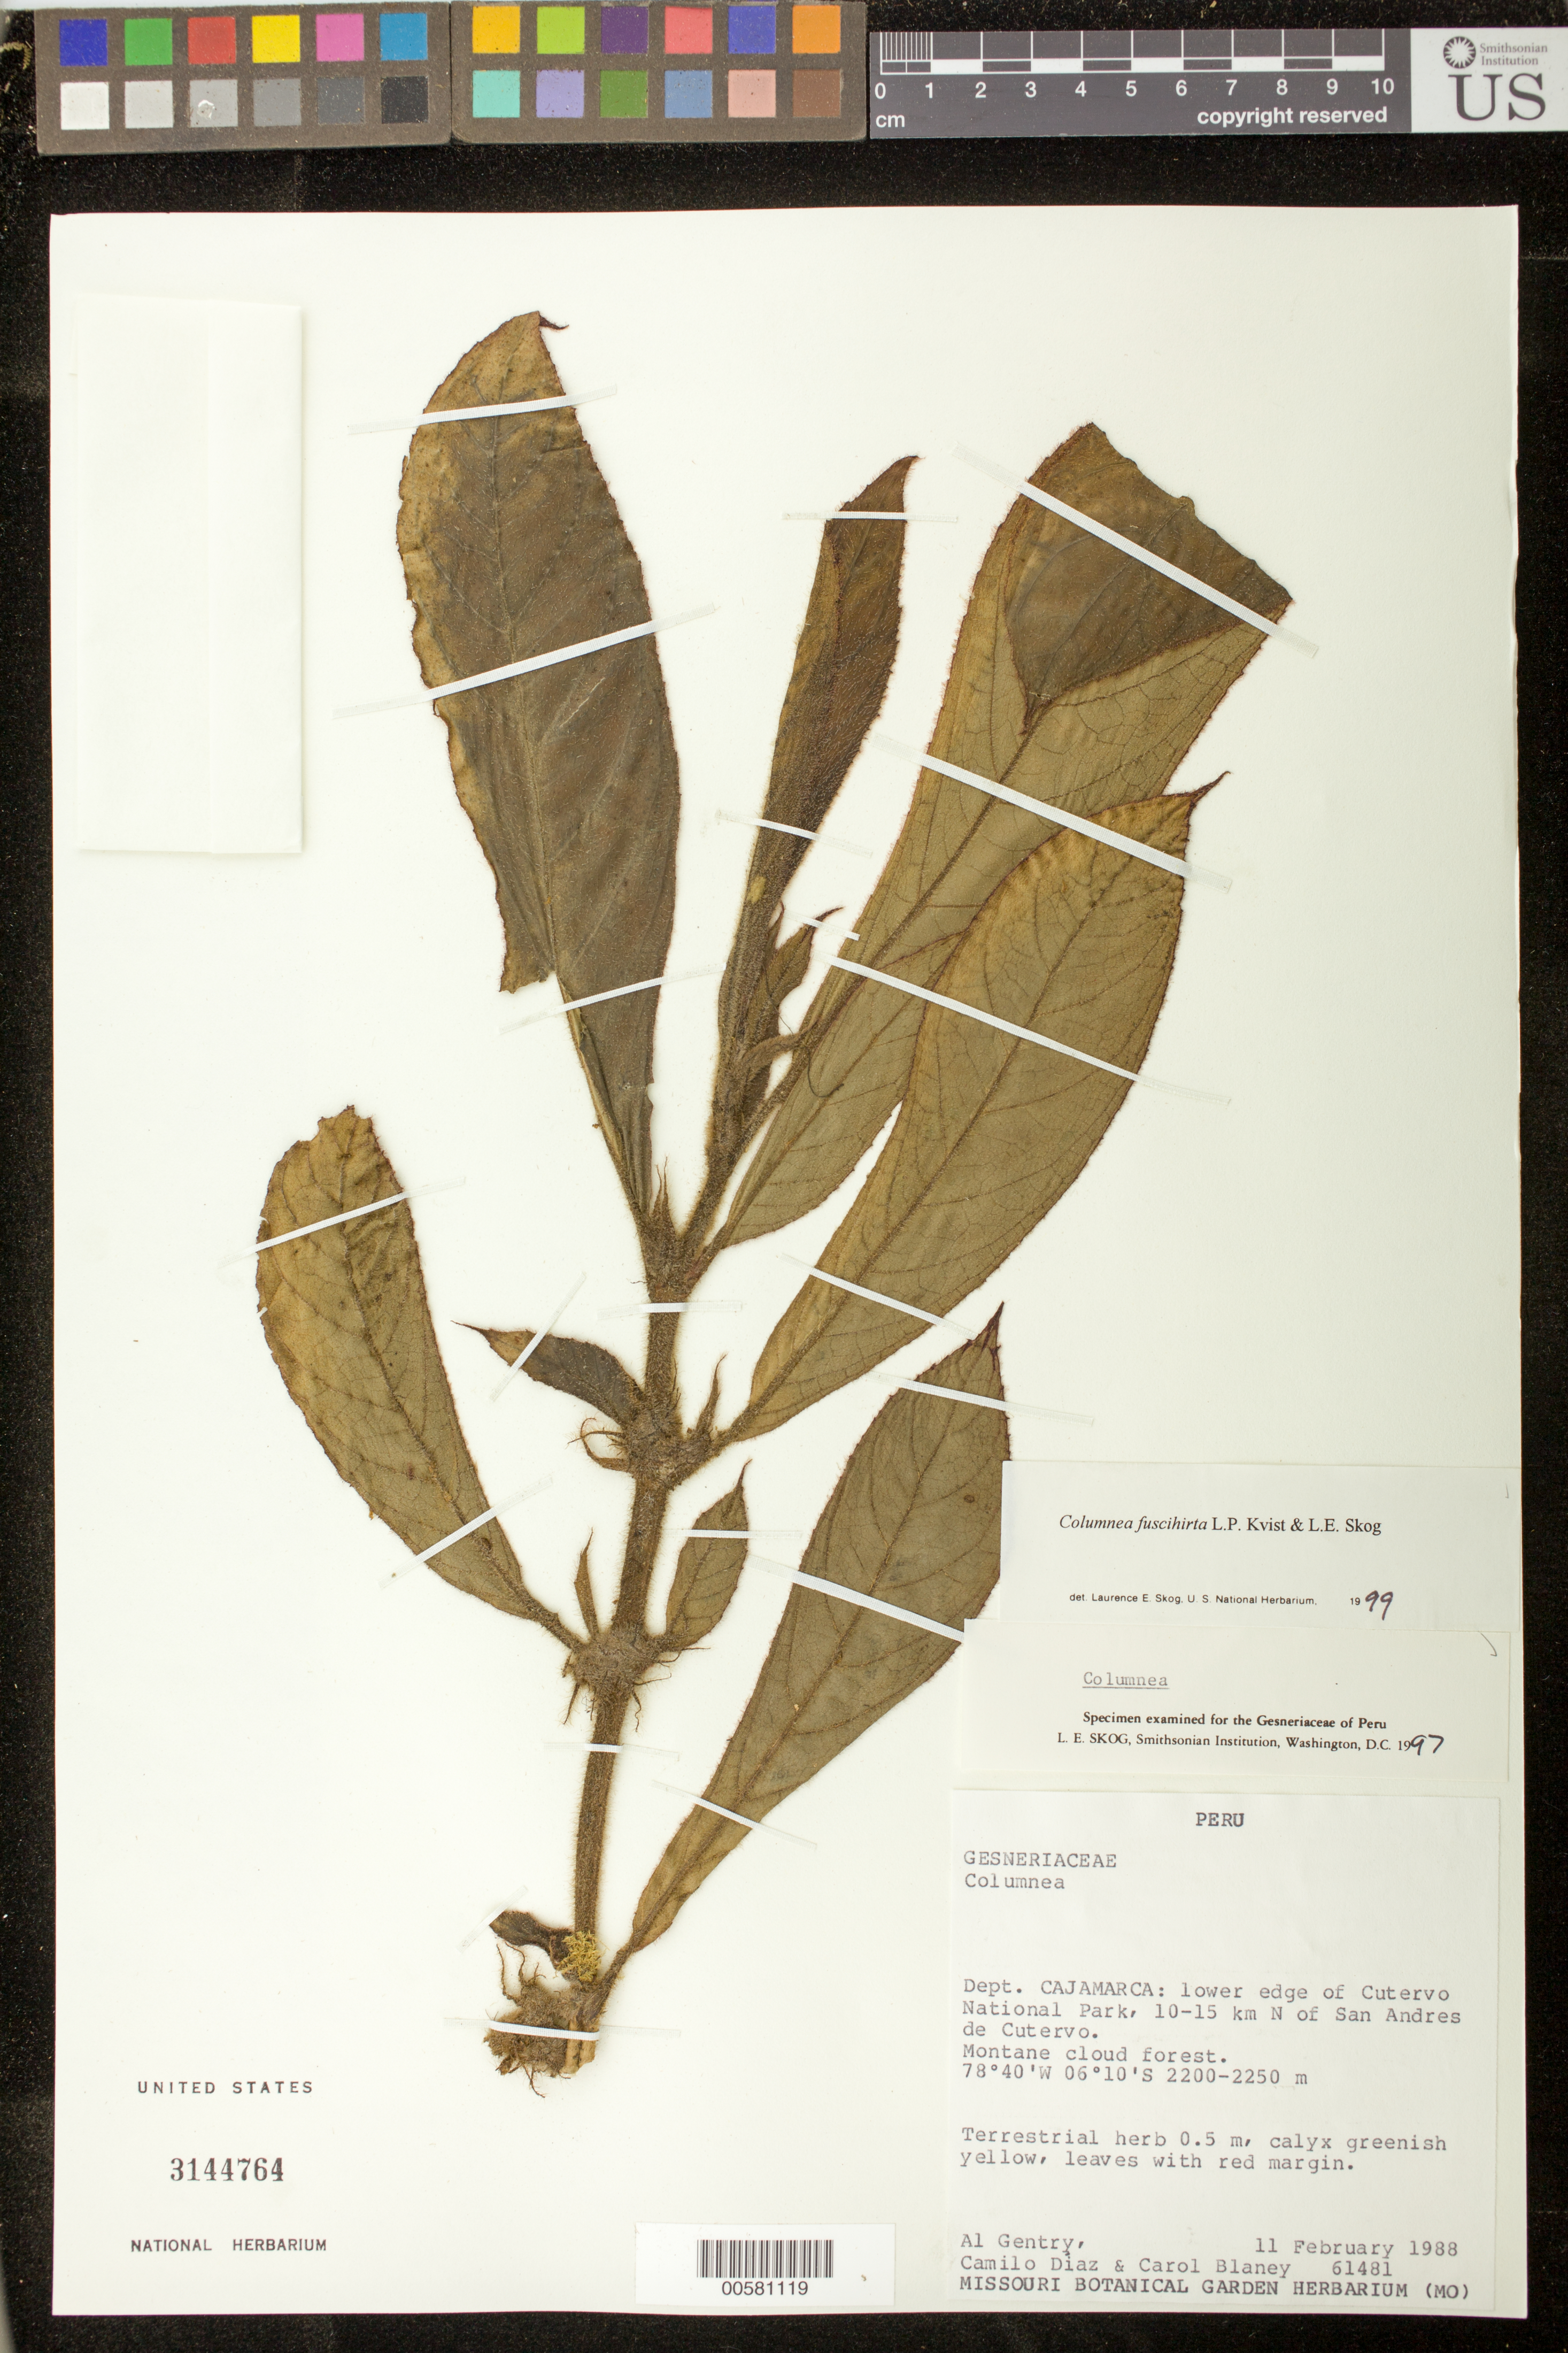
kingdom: Plantae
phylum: Tracheophyta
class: Magnoliopsida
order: Lamiales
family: Gesneriaceae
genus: Columnea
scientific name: Columnea fuscihirta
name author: L.P. Kvist & L.E. Skog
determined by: Clark, J. L., (SEL), The Marie Selby Botanical Garden (UNITED STATES)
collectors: A. H. Gentry, C. Díaz & C. Blaney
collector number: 61481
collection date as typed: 11 Feb 1988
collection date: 1988-02-11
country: Peru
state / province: Cajamarca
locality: Lower edge of Cutervo National Park, 10-15 km N of San Andres de Cutervo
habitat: Montane cloud forest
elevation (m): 2200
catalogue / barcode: US 3144764